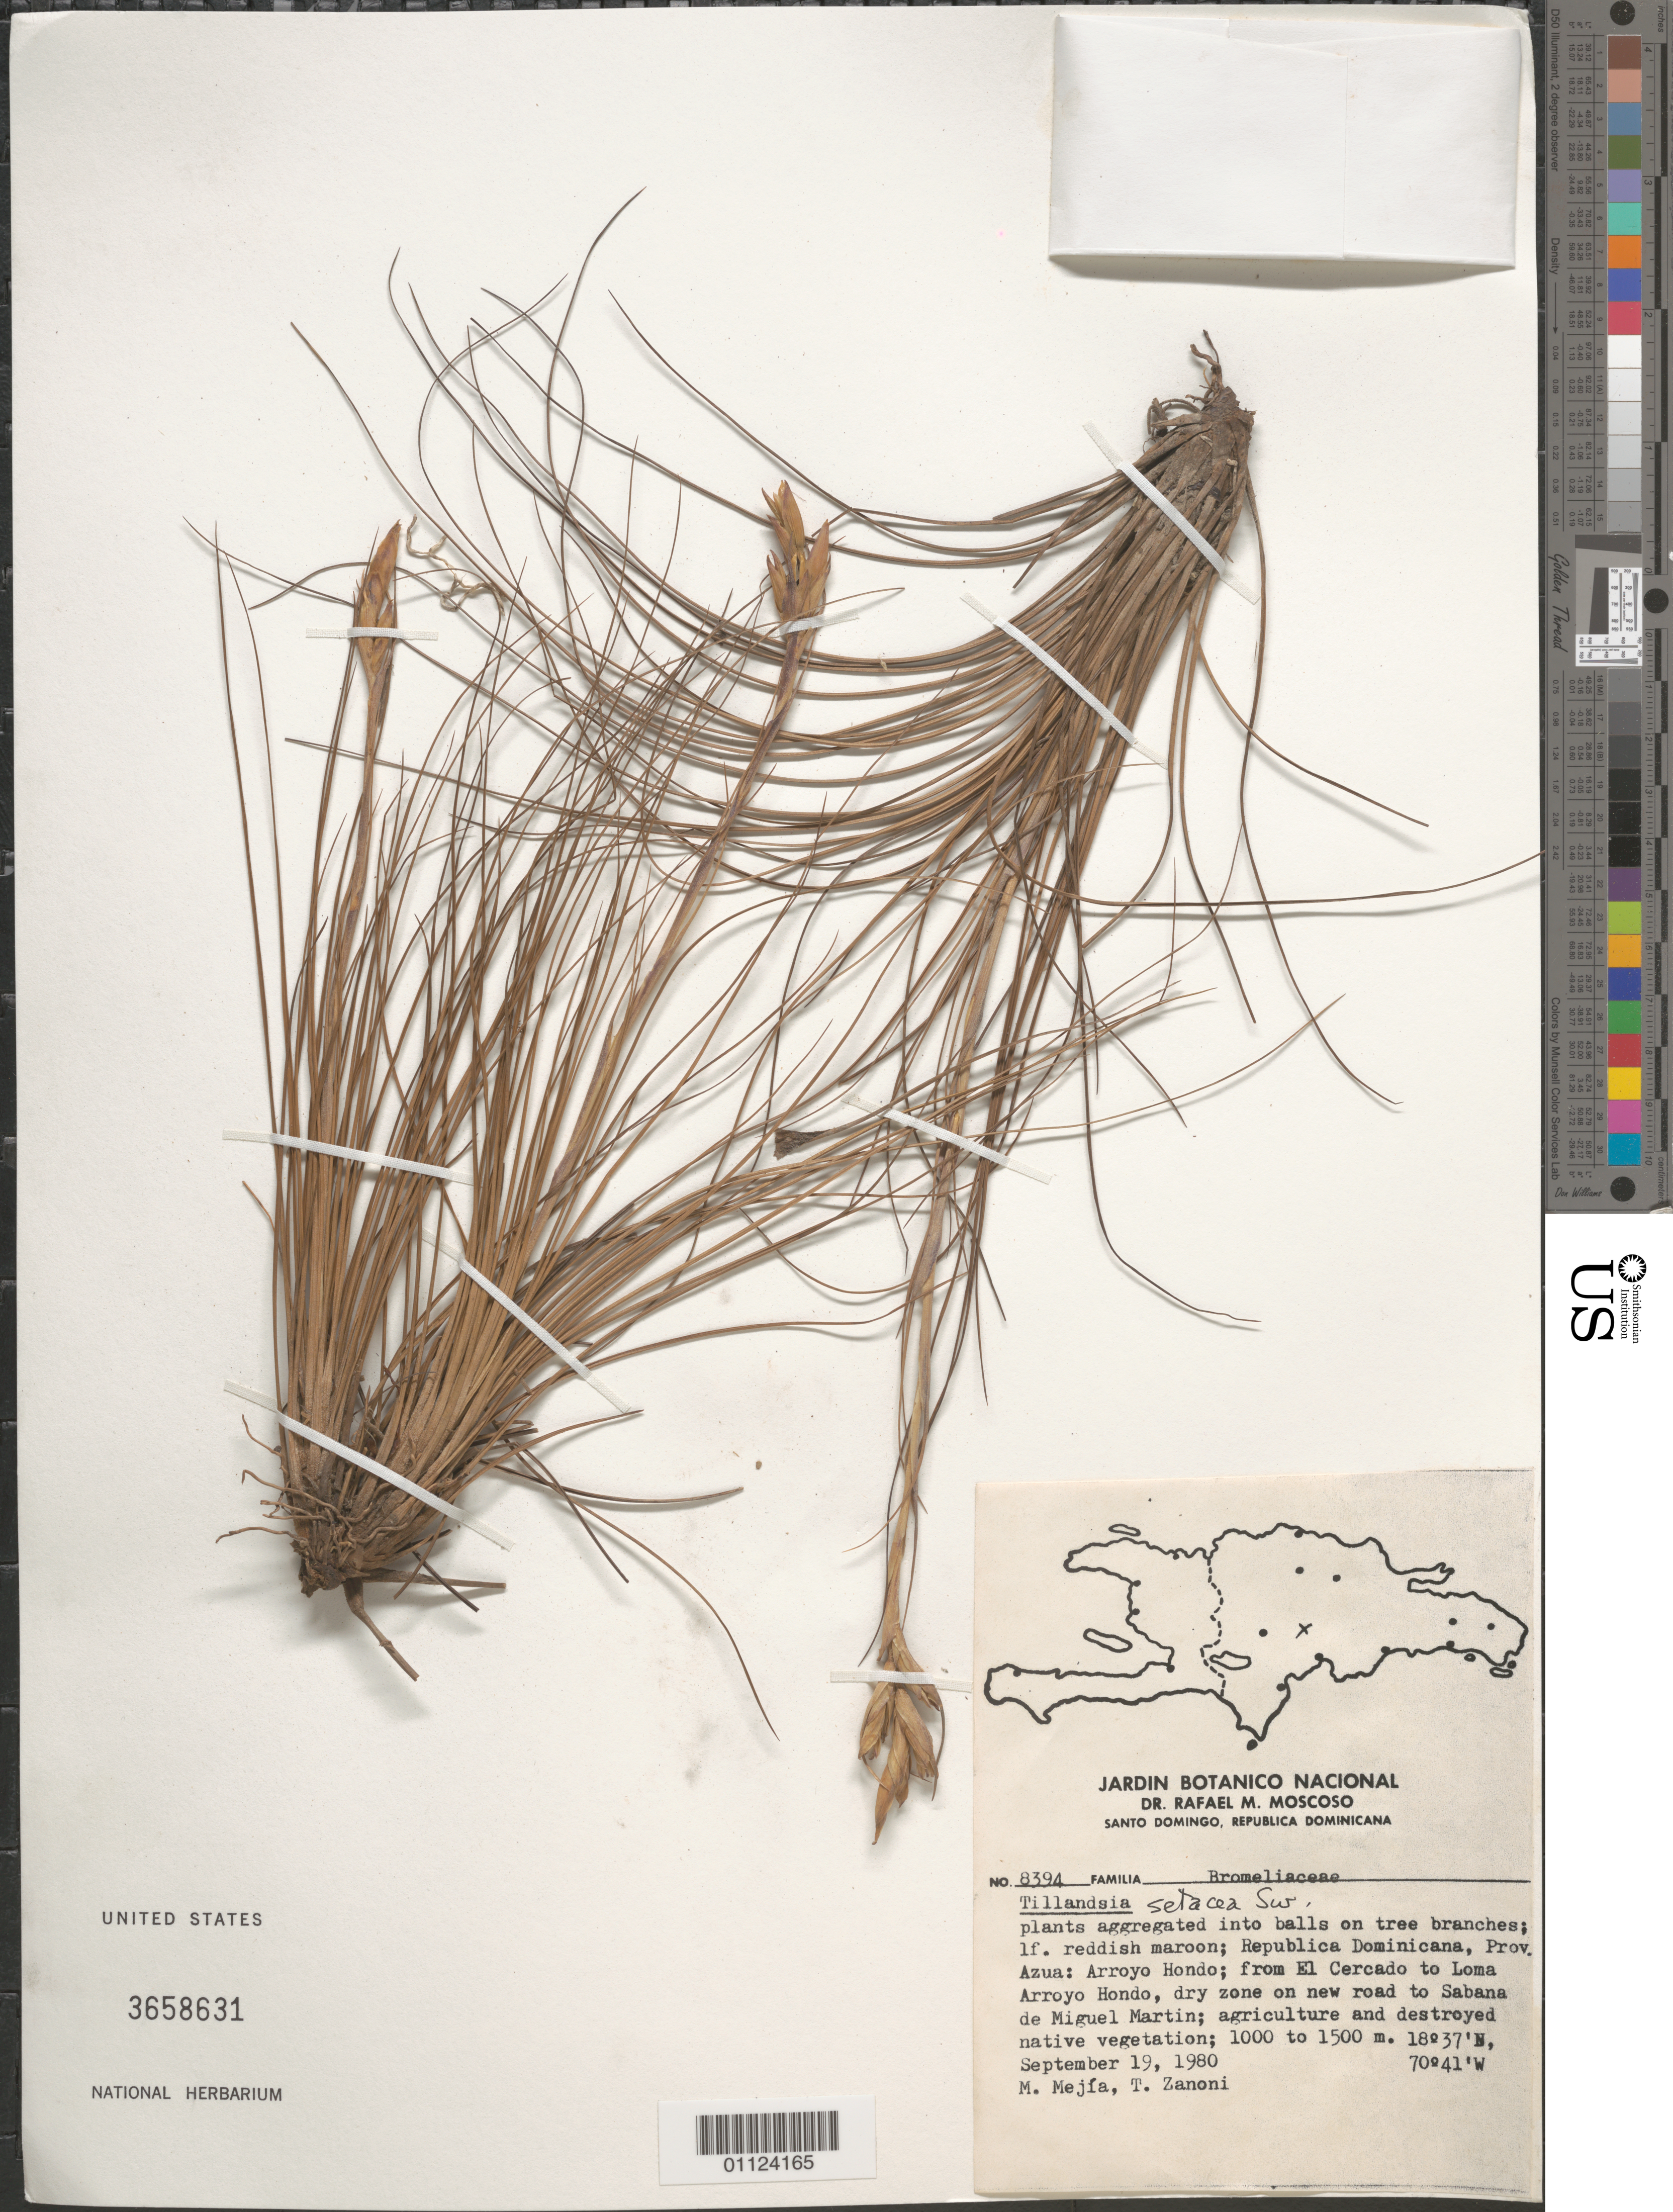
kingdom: Plantae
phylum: Tracheophyta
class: Liliopsida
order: Poales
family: Bromeliaceae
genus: Tillandsia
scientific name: Tillandsia setacea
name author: Sw.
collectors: M. Mejia & T. A. Zanoni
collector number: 8394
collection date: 1980-09-19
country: Dominican Republic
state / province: Azua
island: Hispaniola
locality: Arroyo Hondo, from El Cercado to Loma Arroyo Hondo, on new road to Sabana de Miguel Martin.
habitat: Dry zone, agriculture and destroyed native vegetation.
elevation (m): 1000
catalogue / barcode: US 3658631